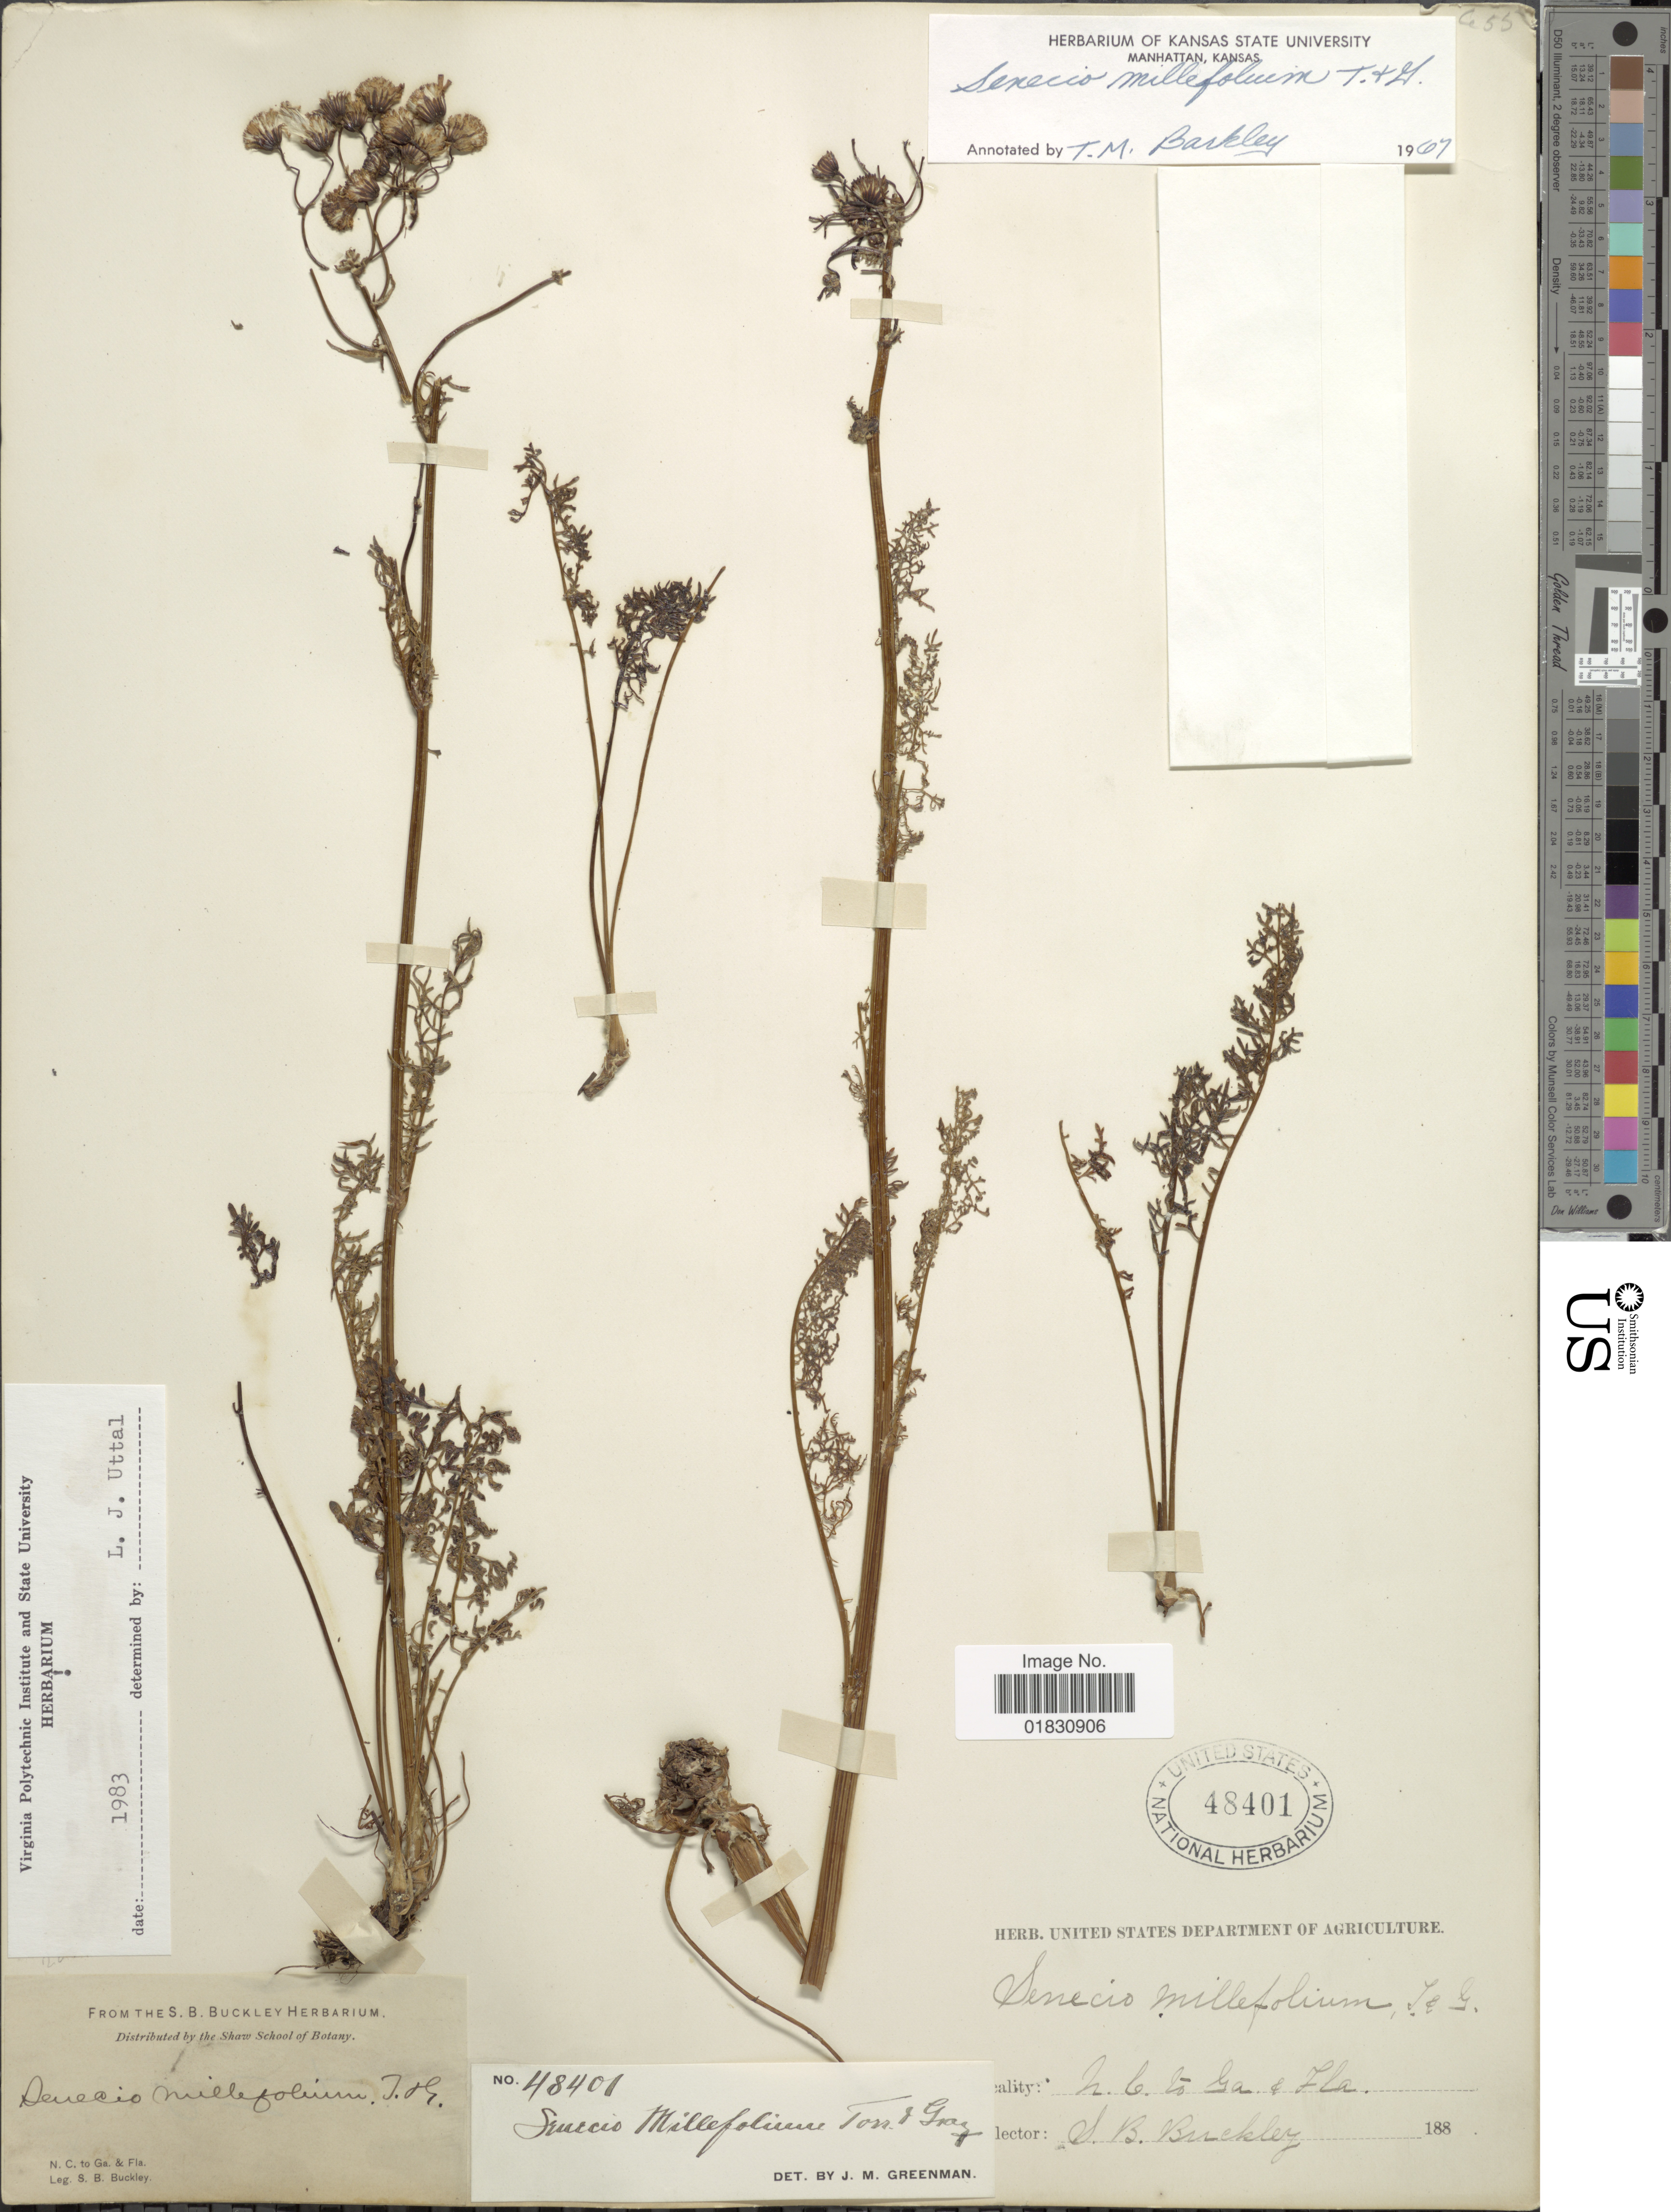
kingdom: Plantae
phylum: Tracheophyta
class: Magnoliopsida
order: Asterales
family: Asteraceae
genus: Packera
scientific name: Packera millefolium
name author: (Torr. & A. Gray) W.A. Weber & Á. Löve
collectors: S. B. Buckley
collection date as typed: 188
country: United States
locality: N. C. to Ga. & Fla.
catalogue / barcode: US 48401